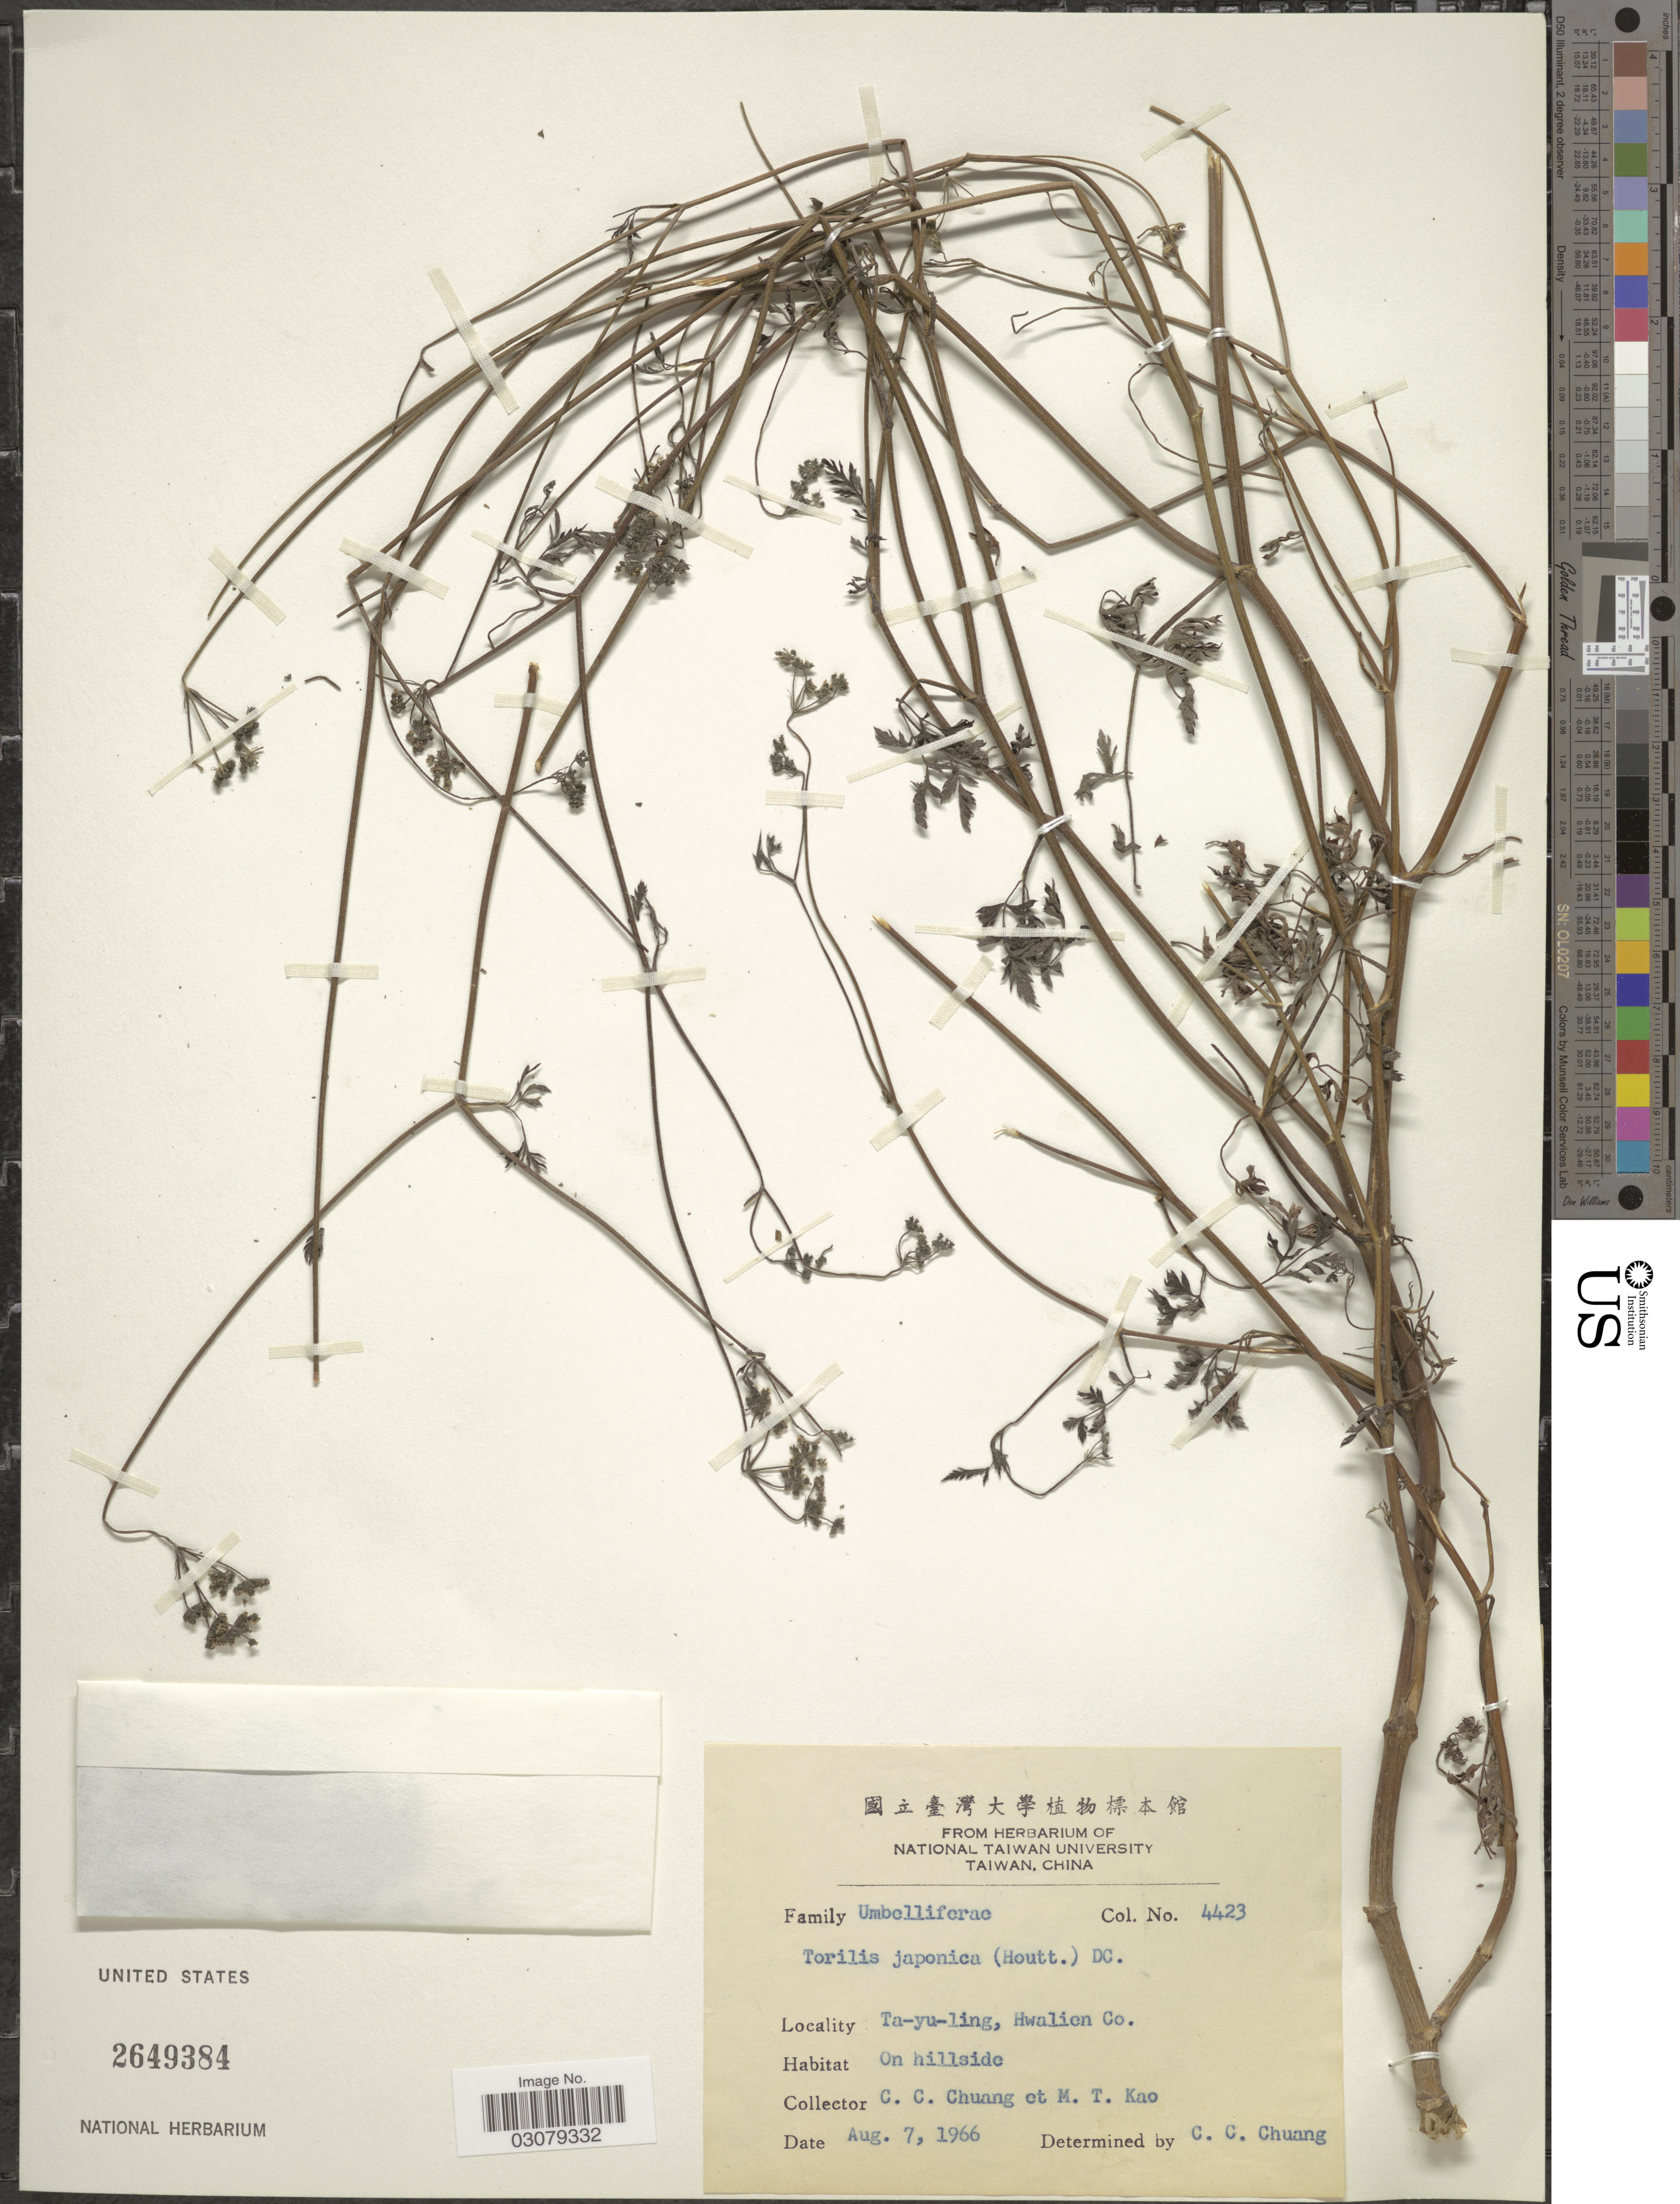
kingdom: Plantae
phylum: Tracheophyta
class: Magnoliopsida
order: Apiales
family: Apiaceae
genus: Torilis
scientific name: Torilis japonica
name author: (Houtt.) DC.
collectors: C. C. Chuang & M. T. Kao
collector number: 4423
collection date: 1966-08-07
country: Taiwan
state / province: Hualien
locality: Ta-yu-ling, Hwalien Co.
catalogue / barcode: US 2649384